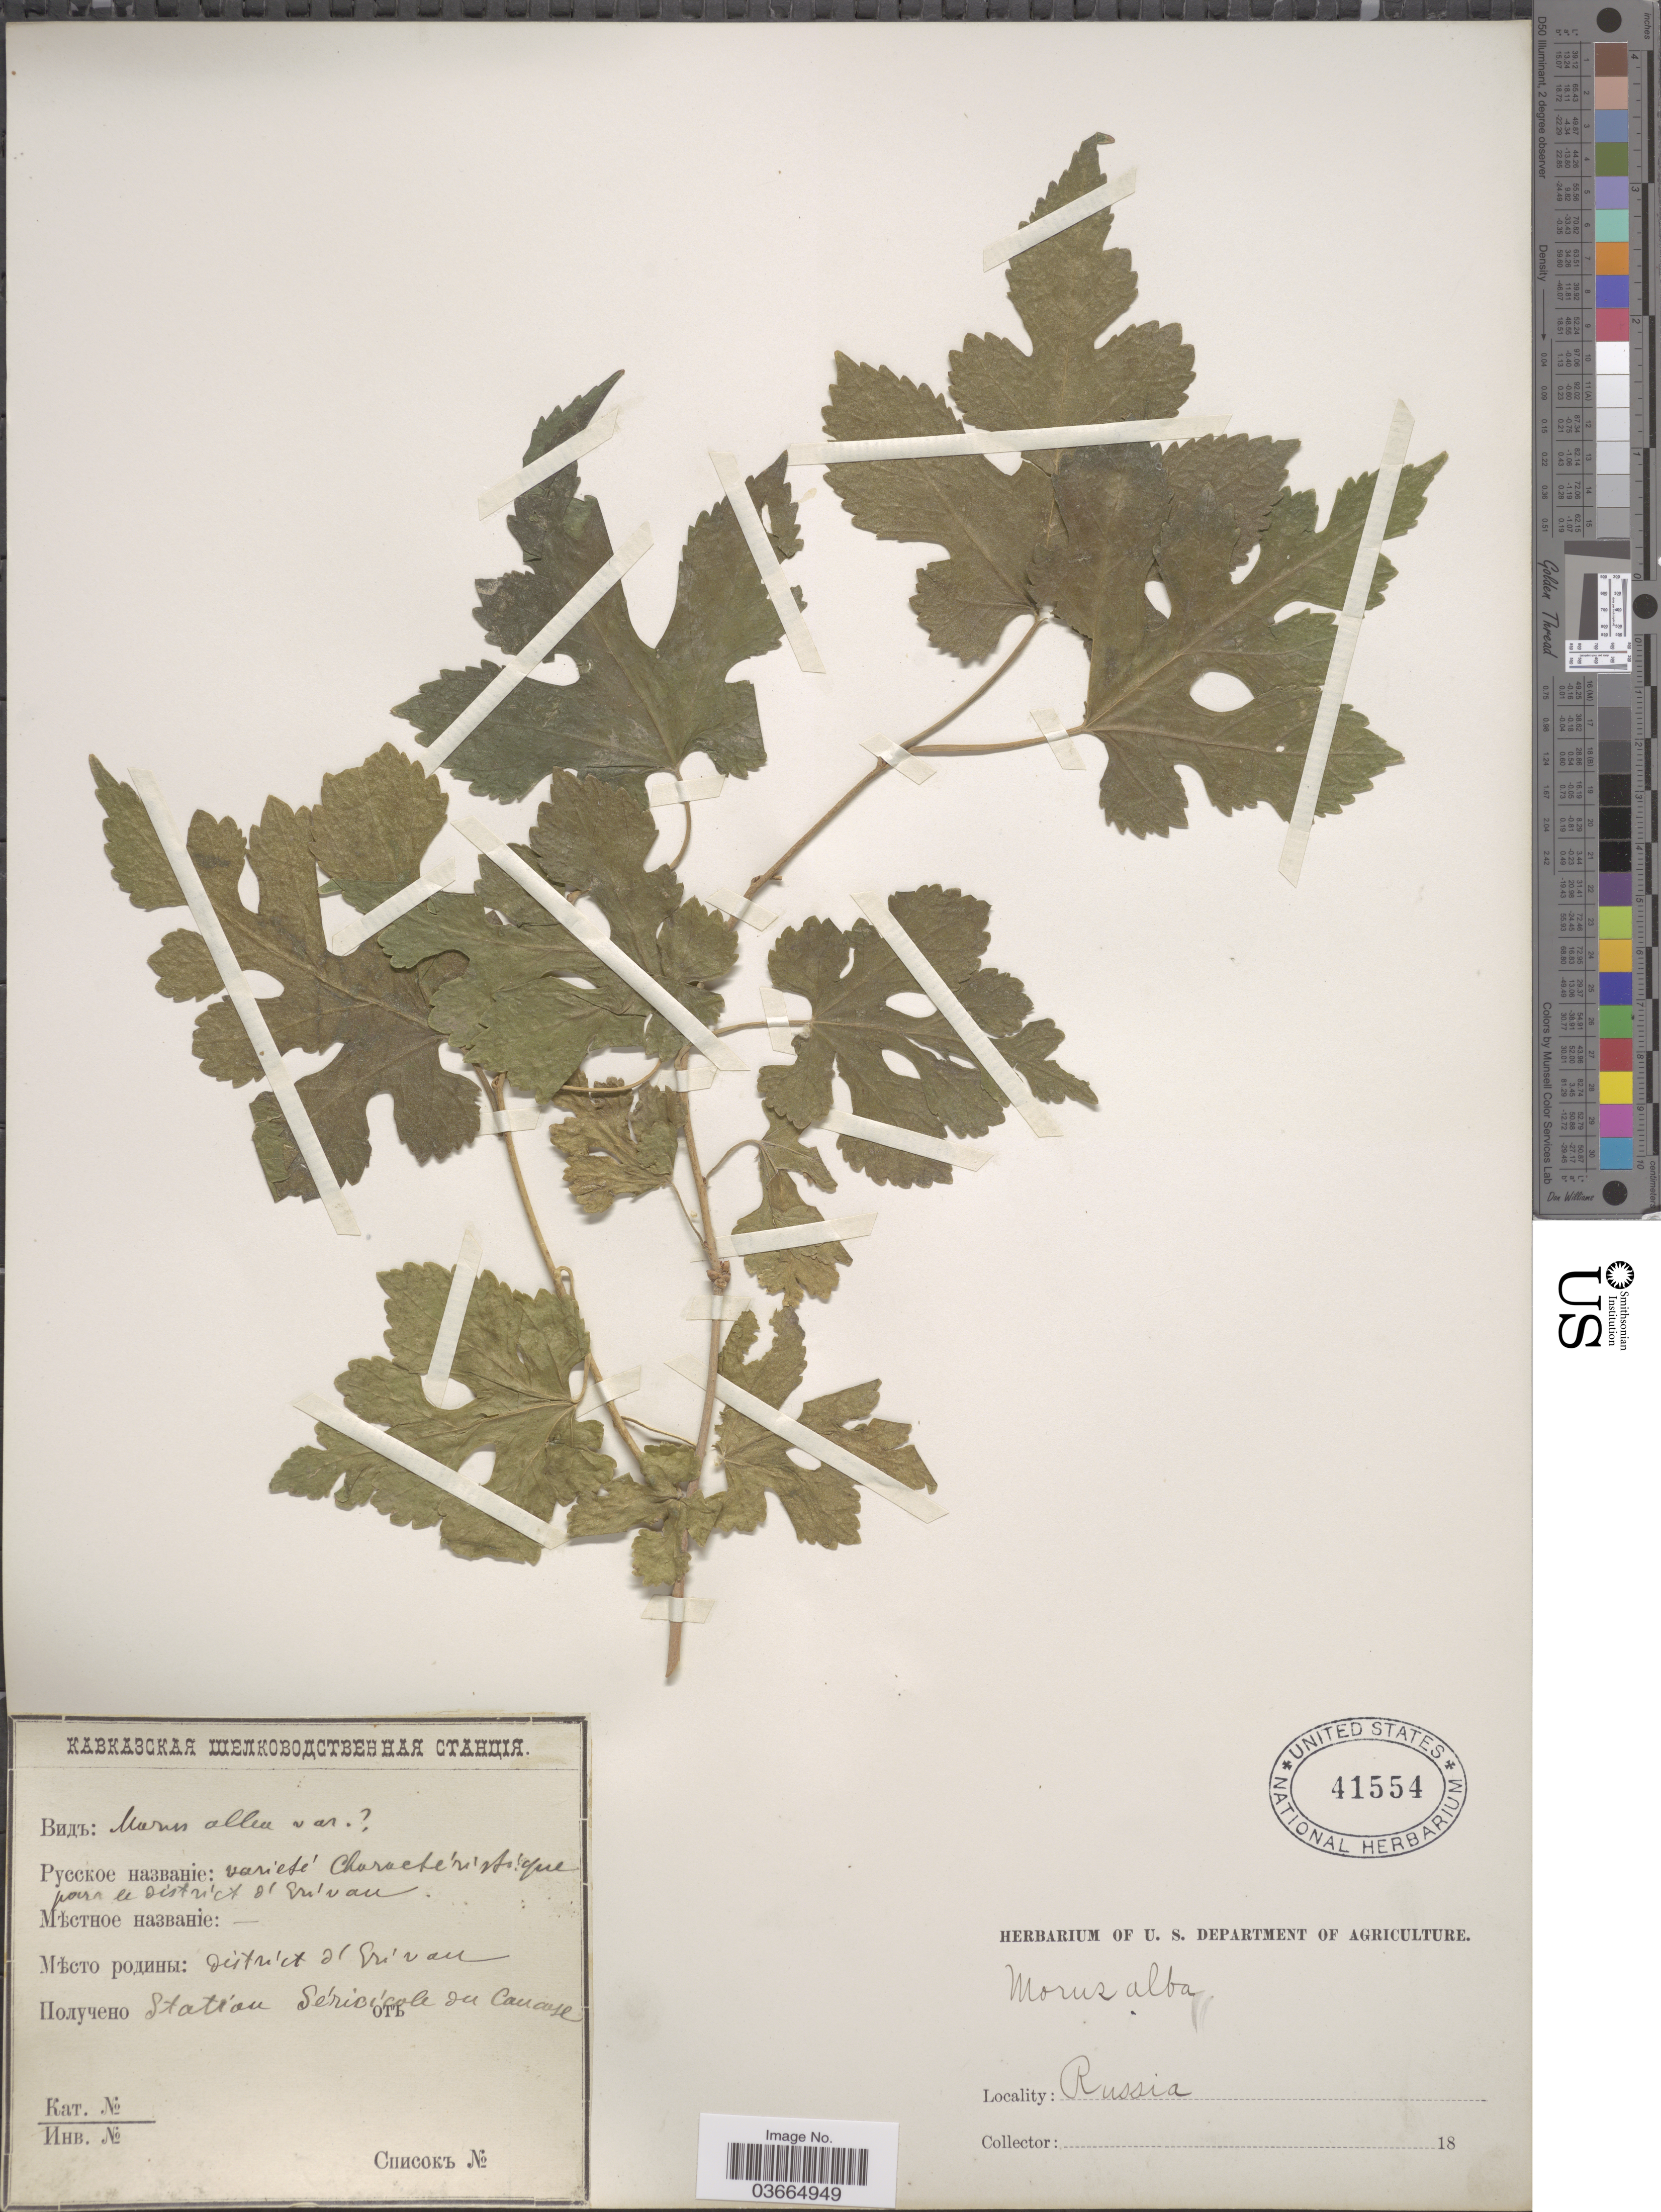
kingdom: Plantae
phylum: Tracheophyta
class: Magnoliopsida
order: Rosales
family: Moraceae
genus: Morus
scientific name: Morus alba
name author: L.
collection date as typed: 18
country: Russian Federation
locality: X District d' Grivau*. X Station se'ri'! cole du Caucase.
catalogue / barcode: US 41554